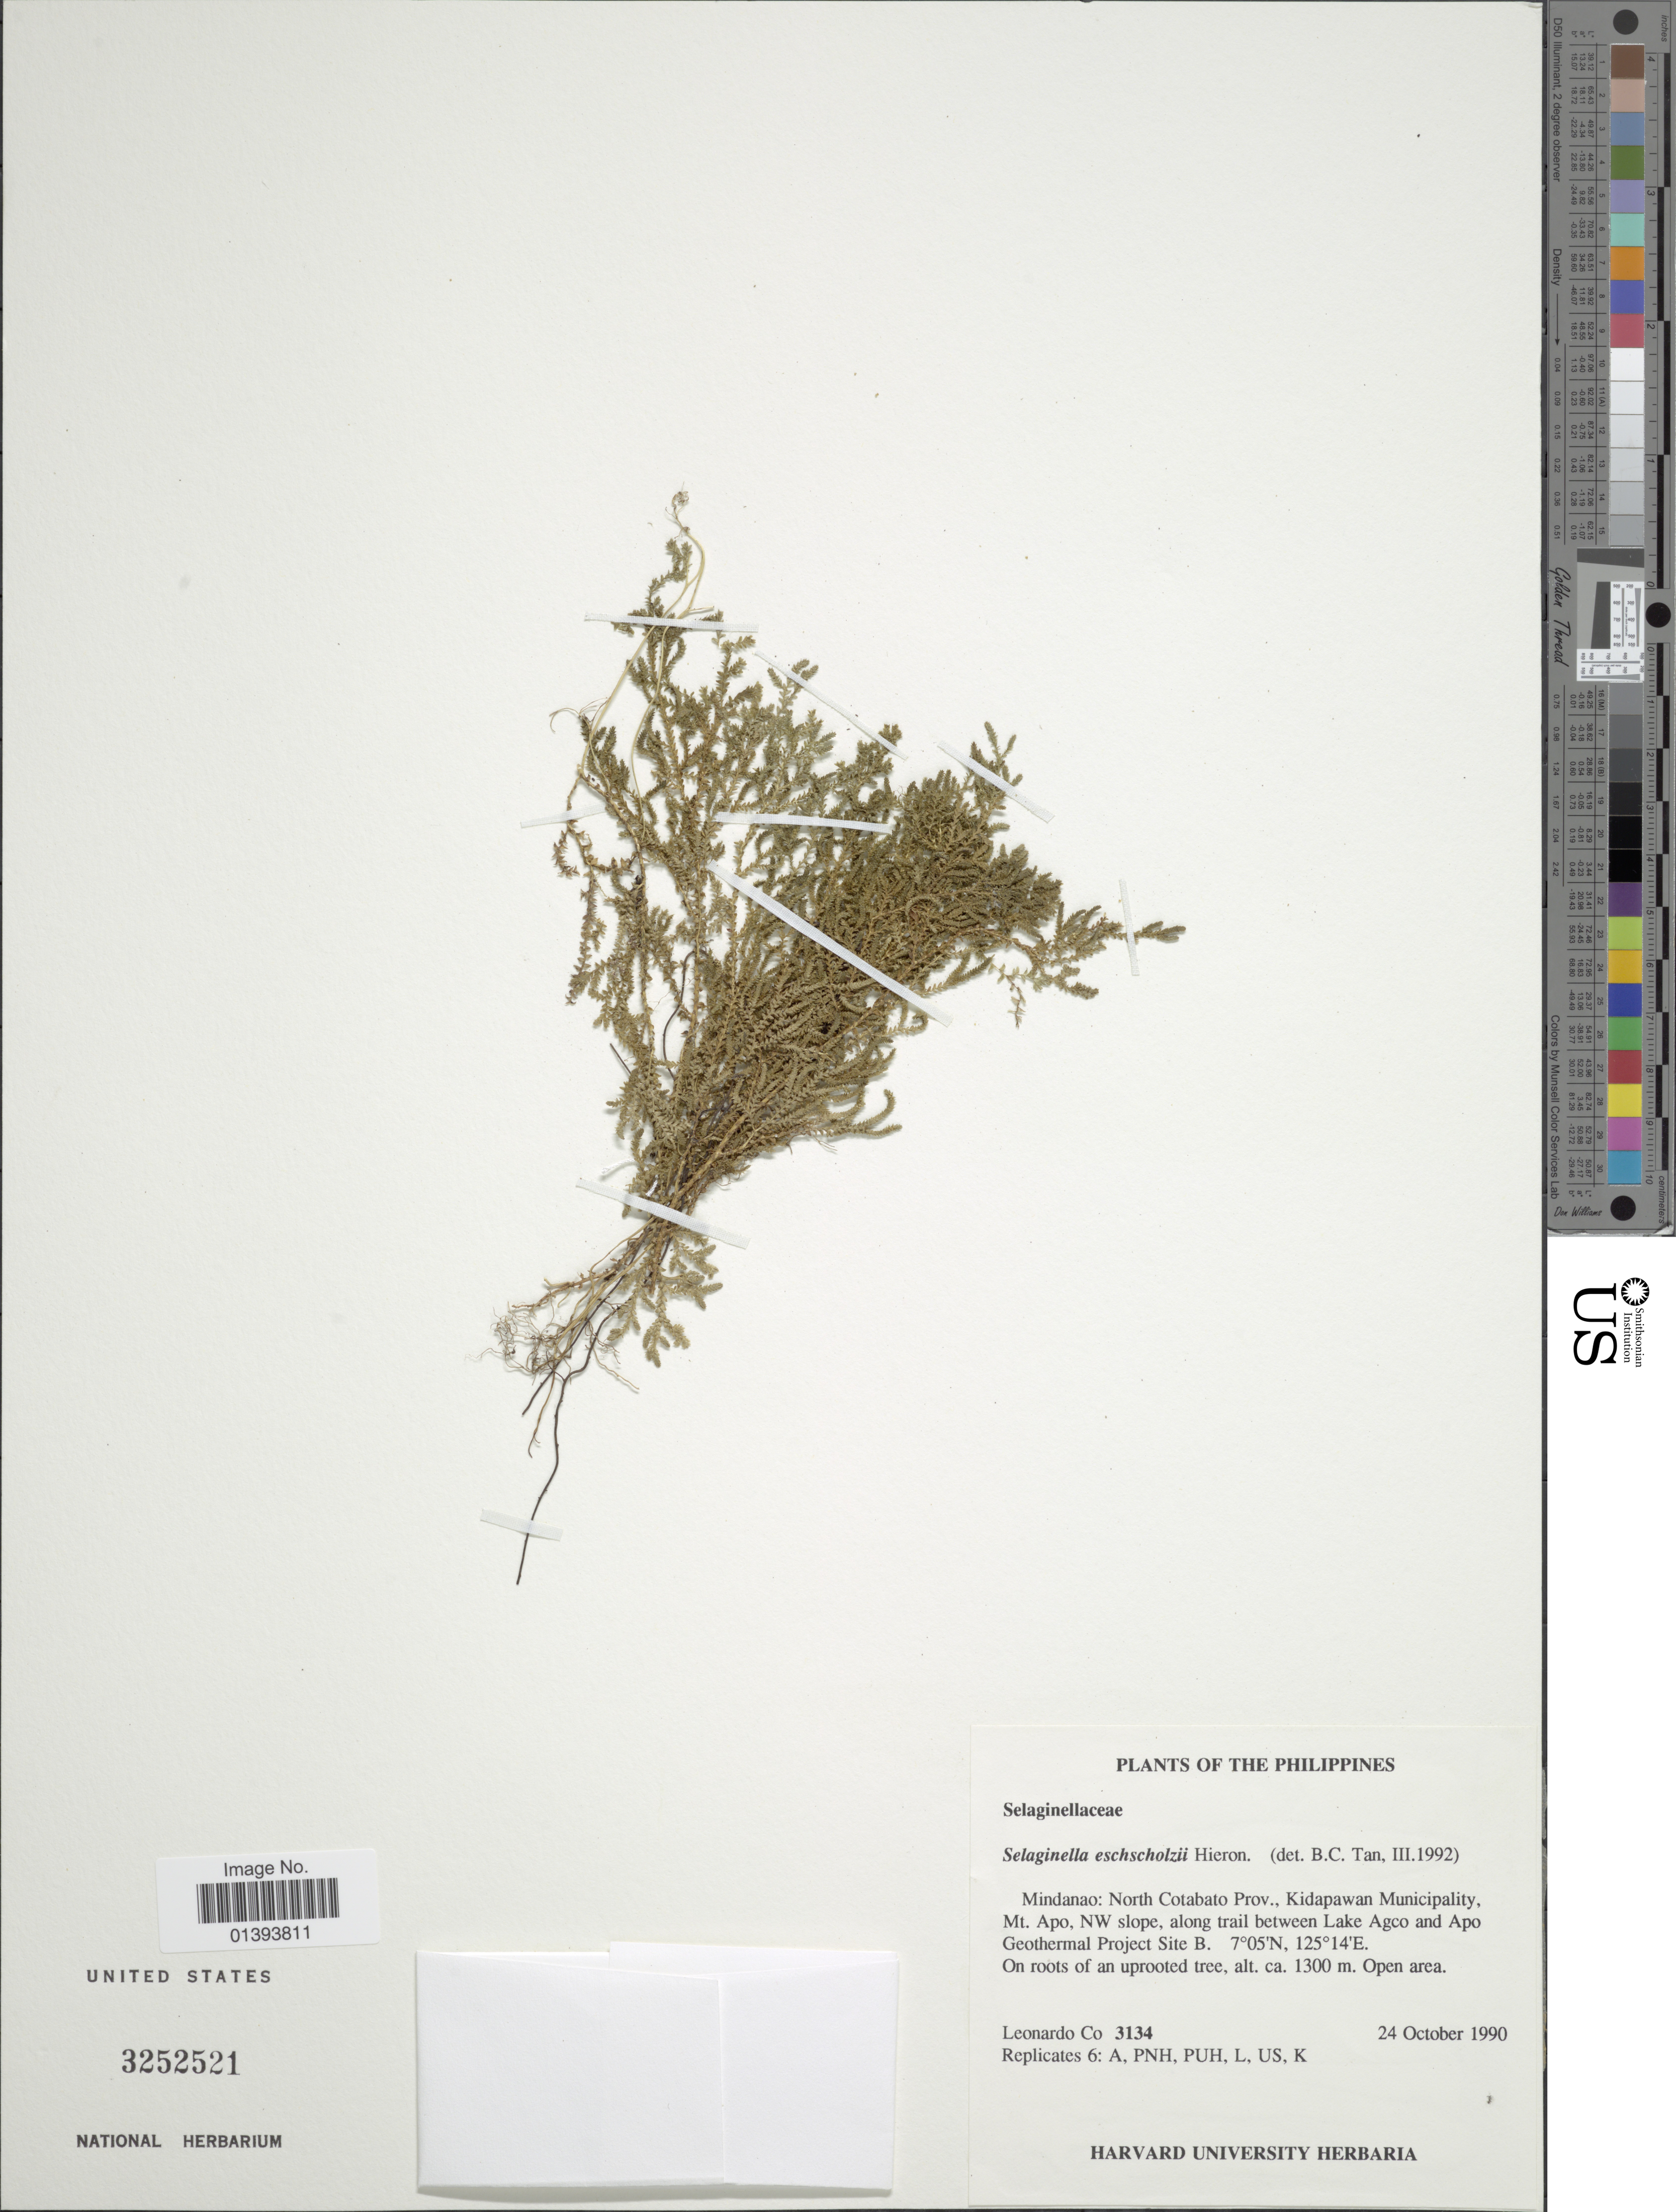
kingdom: Plantae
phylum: Tracheophyta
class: Lycopodiopsida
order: Selaginellales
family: Selaginellaceae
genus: Selaginella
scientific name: Selaginella eschscholzii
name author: Hieron.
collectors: L. Co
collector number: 3134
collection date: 1990-10-24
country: Philippines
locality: Mindanao: North Cotabato Prov., Kidapawan Municipality, Mt. Apo, NW slope along trail between Lake Agco and Apo Geothermal Project Site B.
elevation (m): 1300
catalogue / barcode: US 3252521